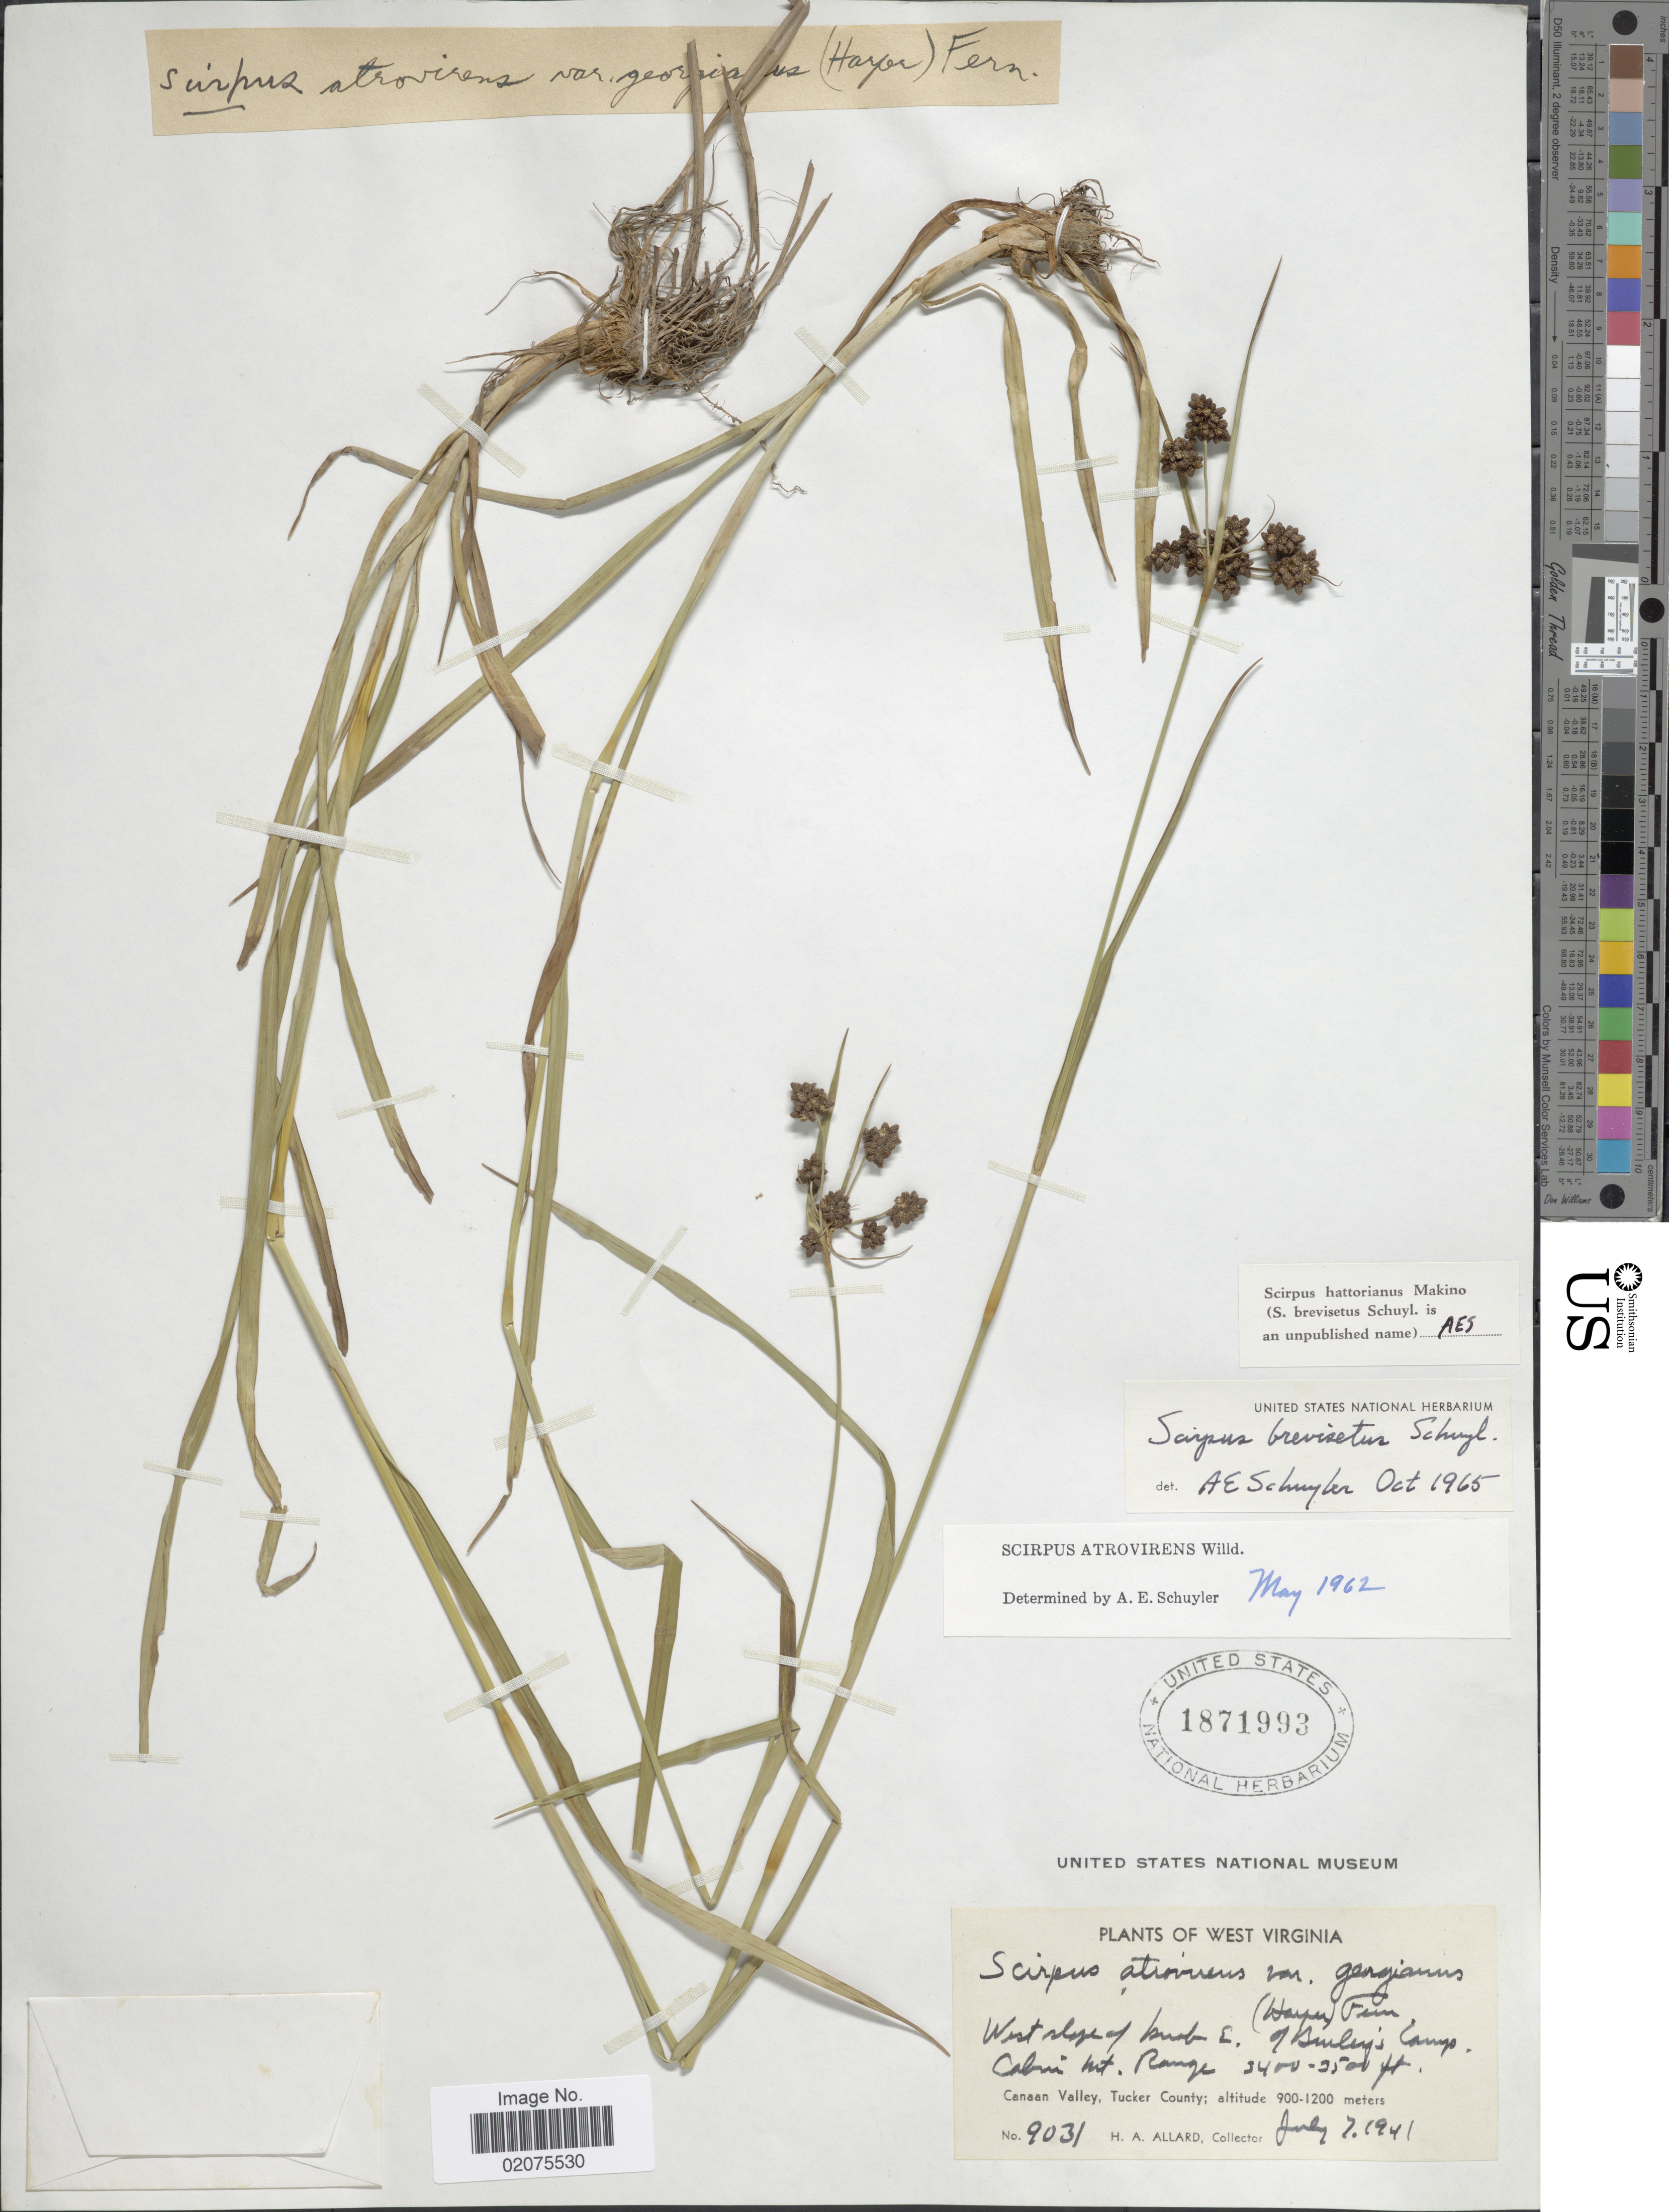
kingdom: Plantae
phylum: Tracheophyta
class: Liliopsida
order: Poales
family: Cyperaceae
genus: Scirpus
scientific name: Scirpus hattorianus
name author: Makino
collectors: H. A. Allard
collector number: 9031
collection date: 1941-07-07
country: United States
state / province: West Virginia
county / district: Tucker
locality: West slope of knob E. of Burley's camp, Cabin Mt. Range. Canaan Valley, Tucker County.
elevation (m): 900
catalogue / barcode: US 1871993